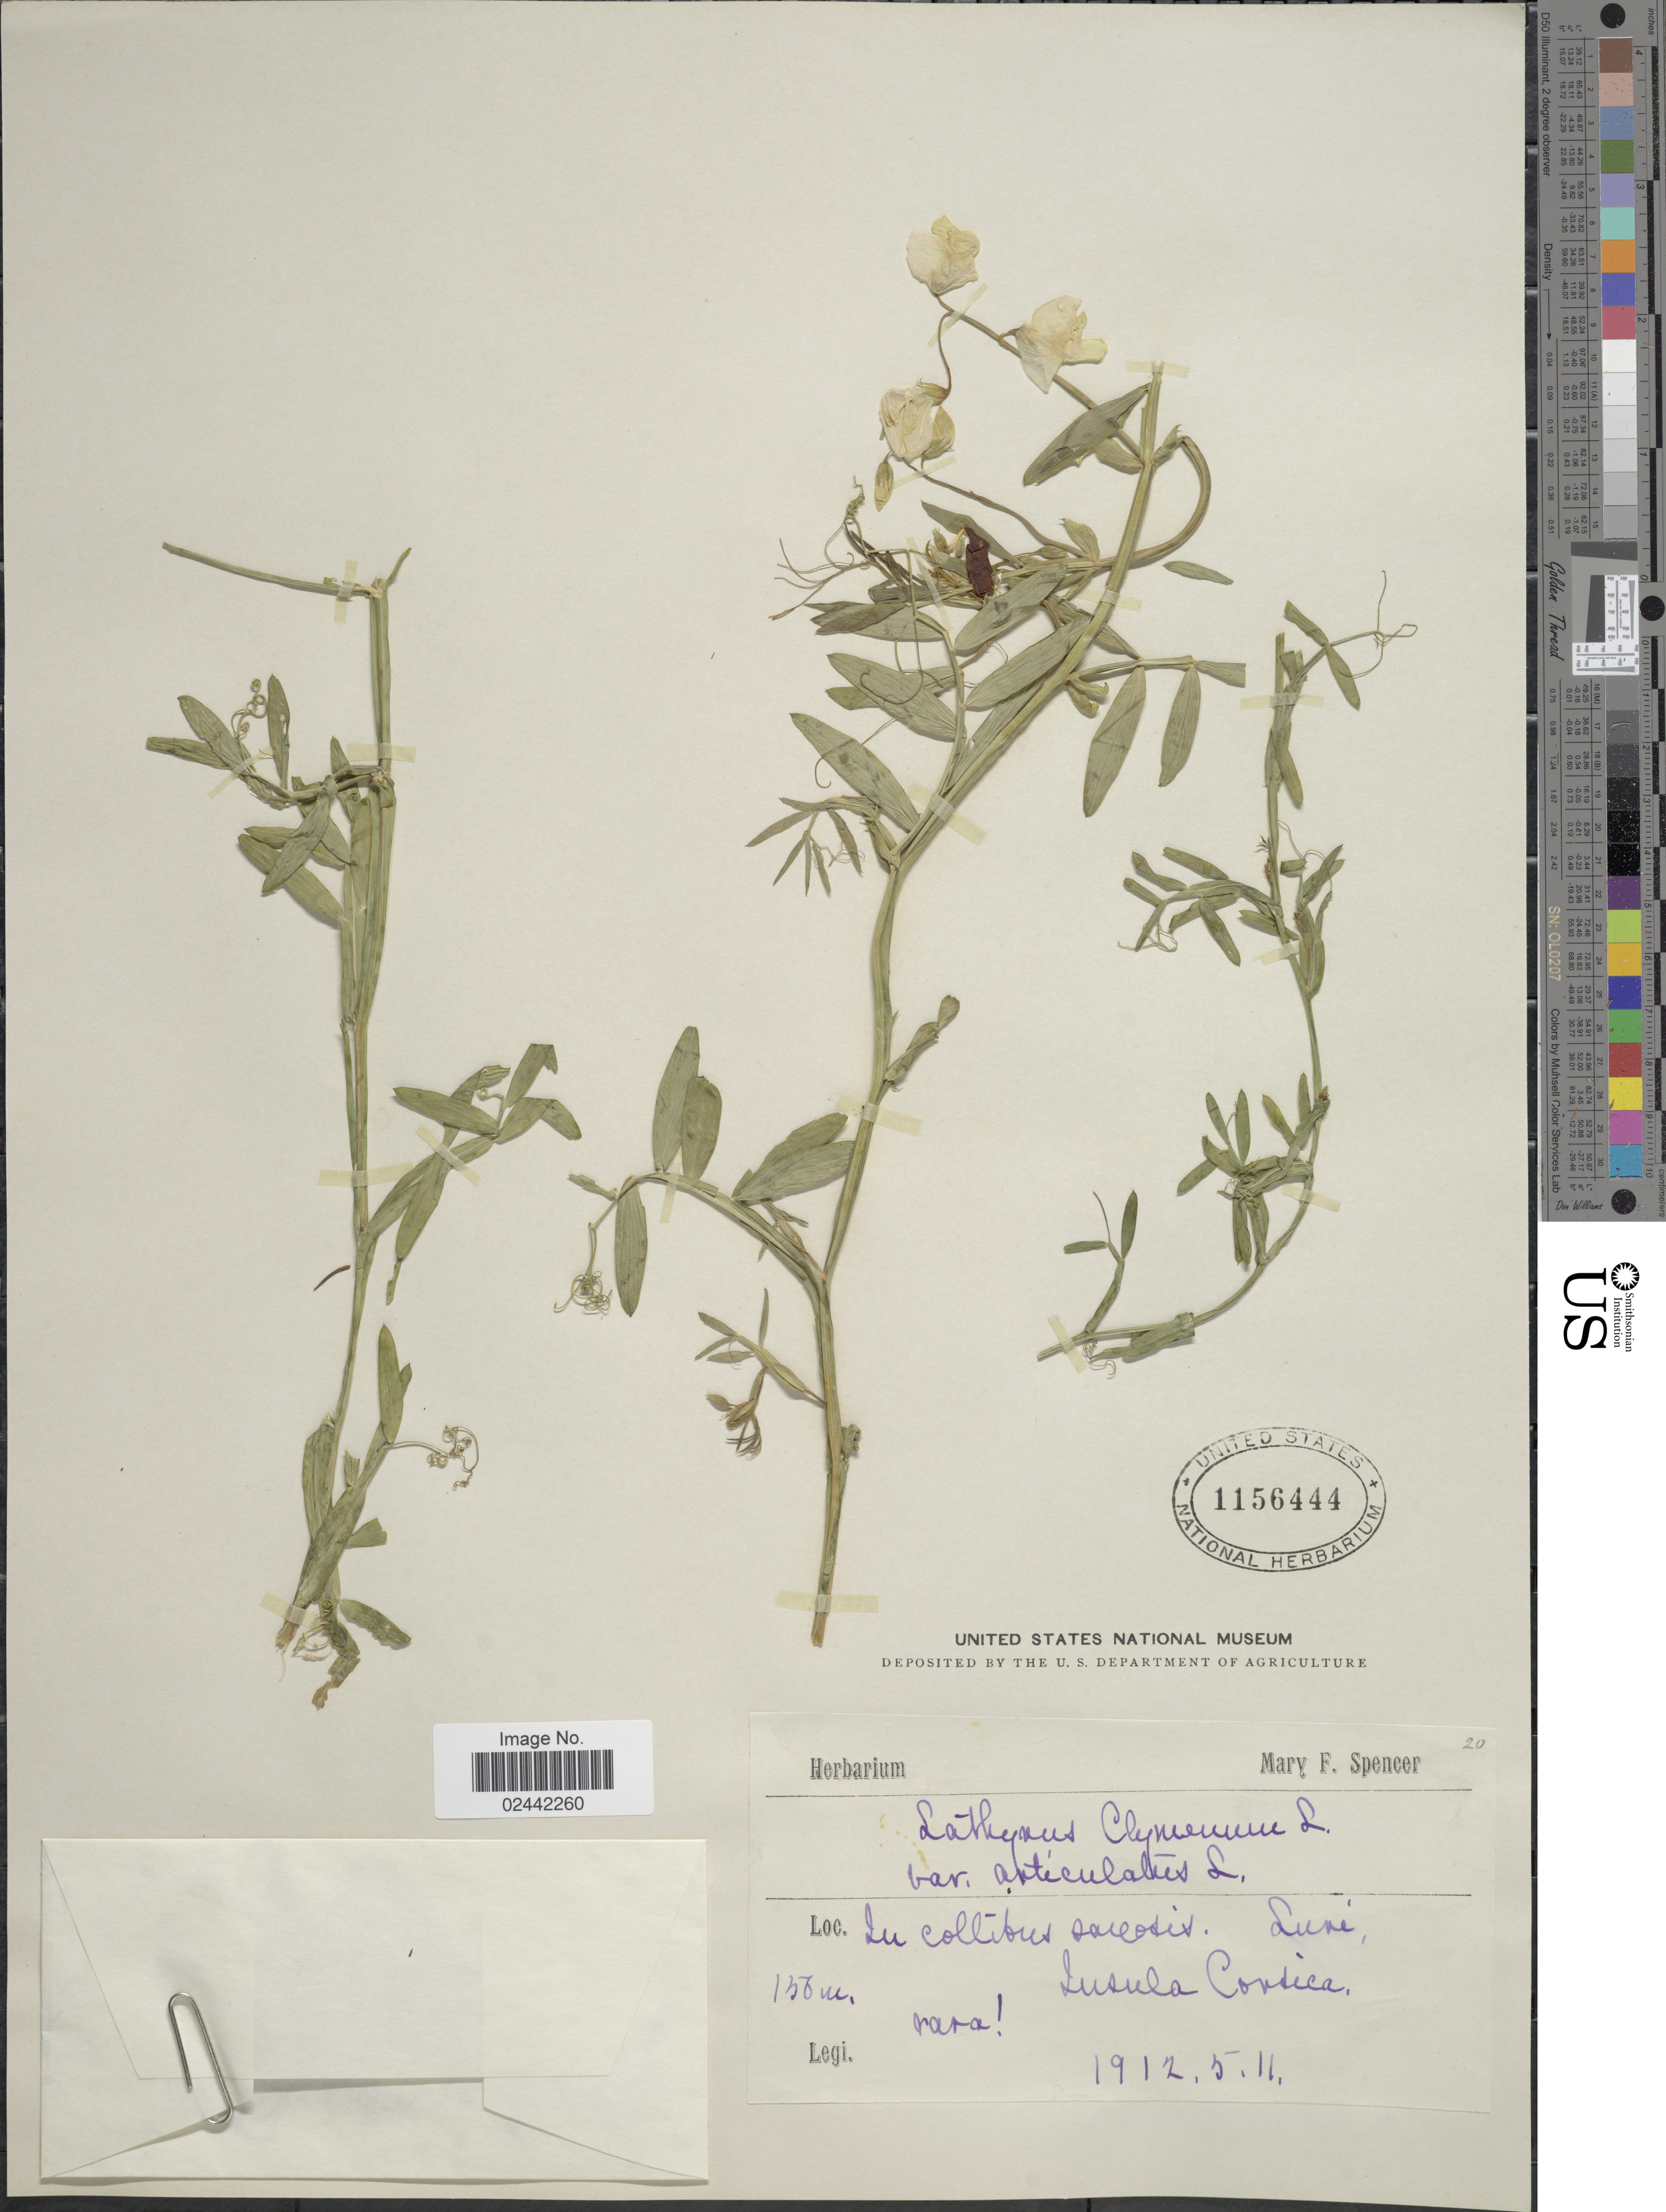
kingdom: Plantae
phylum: Tracheophyta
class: Magnoliopsida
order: Fabales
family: Fabaceae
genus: Lathyrus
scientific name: Lathyrus clymenum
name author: L.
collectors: M. Spencer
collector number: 20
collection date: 1912-11-05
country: France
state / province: Corsica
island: Corse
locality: In collibus saxosis. Luxe, Insula Cortica.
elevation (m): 156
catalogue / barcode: US 1156444